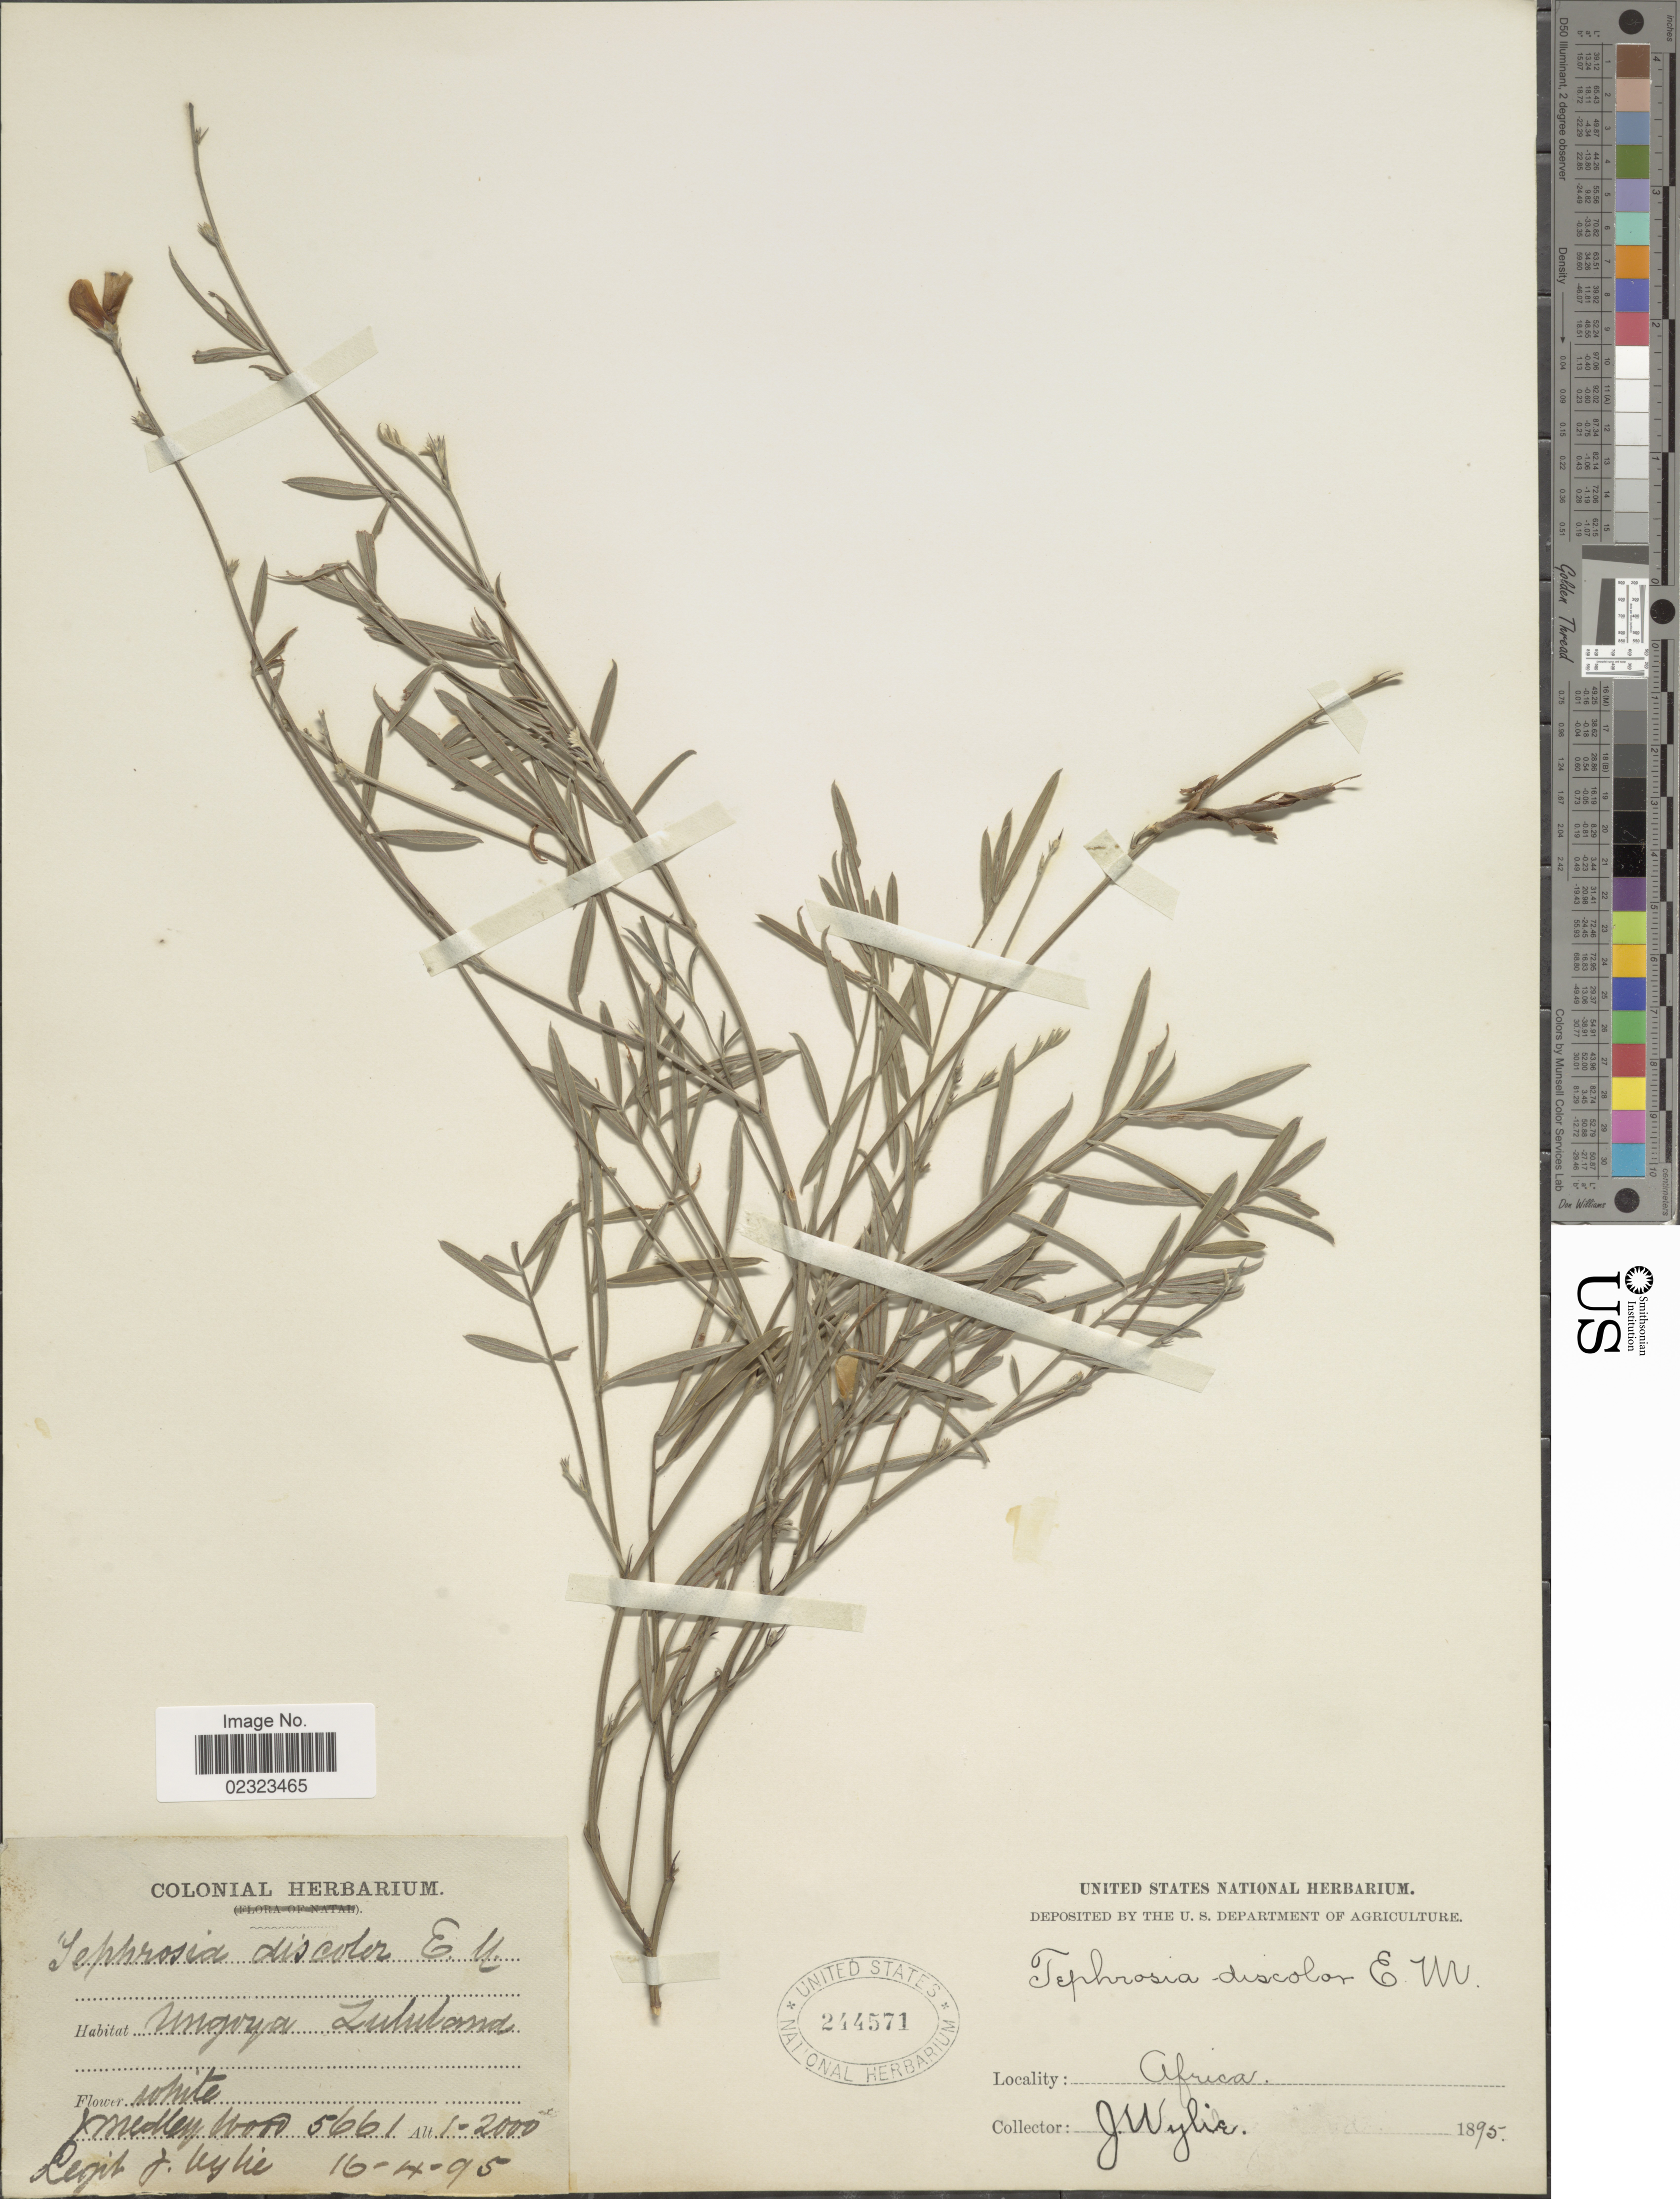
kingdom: Plantae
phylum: Tracheophyta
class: Magnoliopsida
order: Fabales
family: Fabaceae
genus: Tephrosia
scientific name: Tephrosia discolor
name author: E. Mey.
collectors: J. Wylie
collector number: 5661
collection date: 1895-04-16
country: South Africa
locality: Africa, Ungoya Zululand.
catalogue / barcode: US 244571